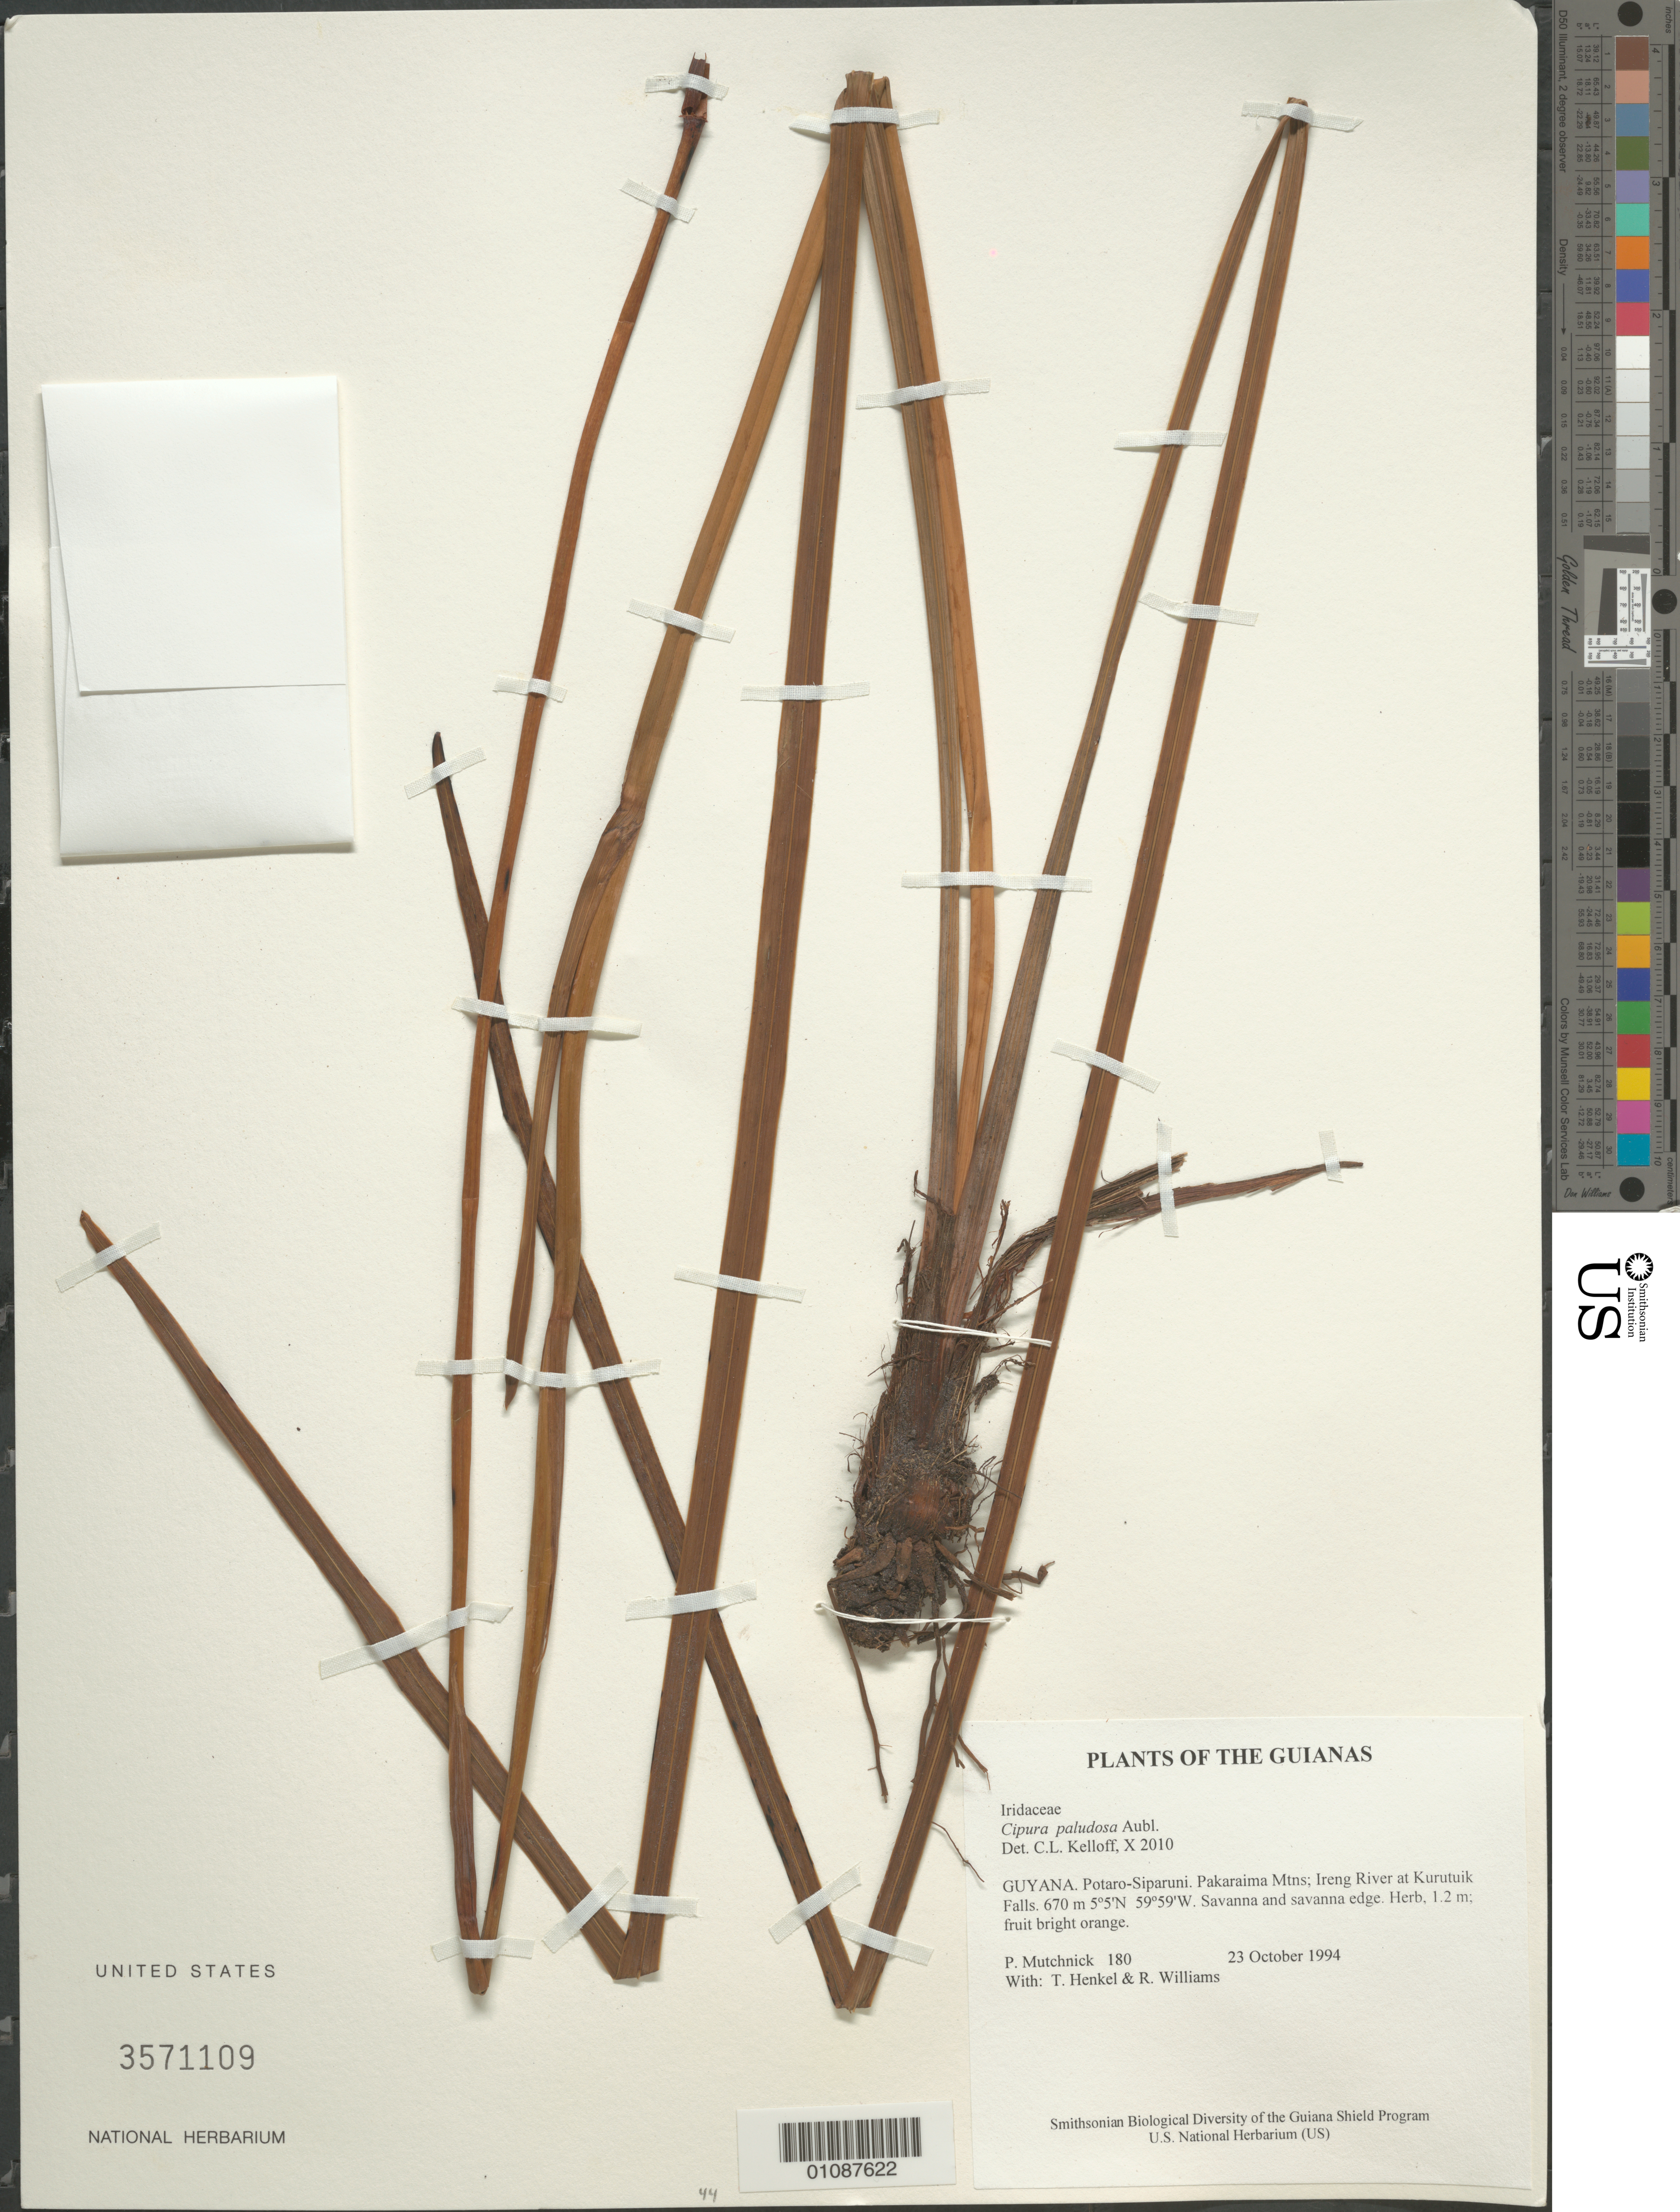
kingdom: Plantae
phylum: Tracheophyta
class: Liliopsida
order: Asparagales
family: Iridaceae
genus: Cipura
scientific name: Cipura paludosa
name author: Aubl.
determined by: Kelloff, Carol L., (US), Smithsonian Institution - National Museum of Natural History (UNITED STATES)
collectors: P. Mutchnick, T. Henkel & R. Williams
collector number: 180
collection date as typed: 23 October 1994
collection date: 1994-10-23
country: Guyana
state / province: Potaro-Siparuni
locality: Pakaraima Mtns; Ireng River at Kurutuik Falls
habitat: Savanna and savanna edge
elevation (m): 670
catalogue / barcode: US 3571109